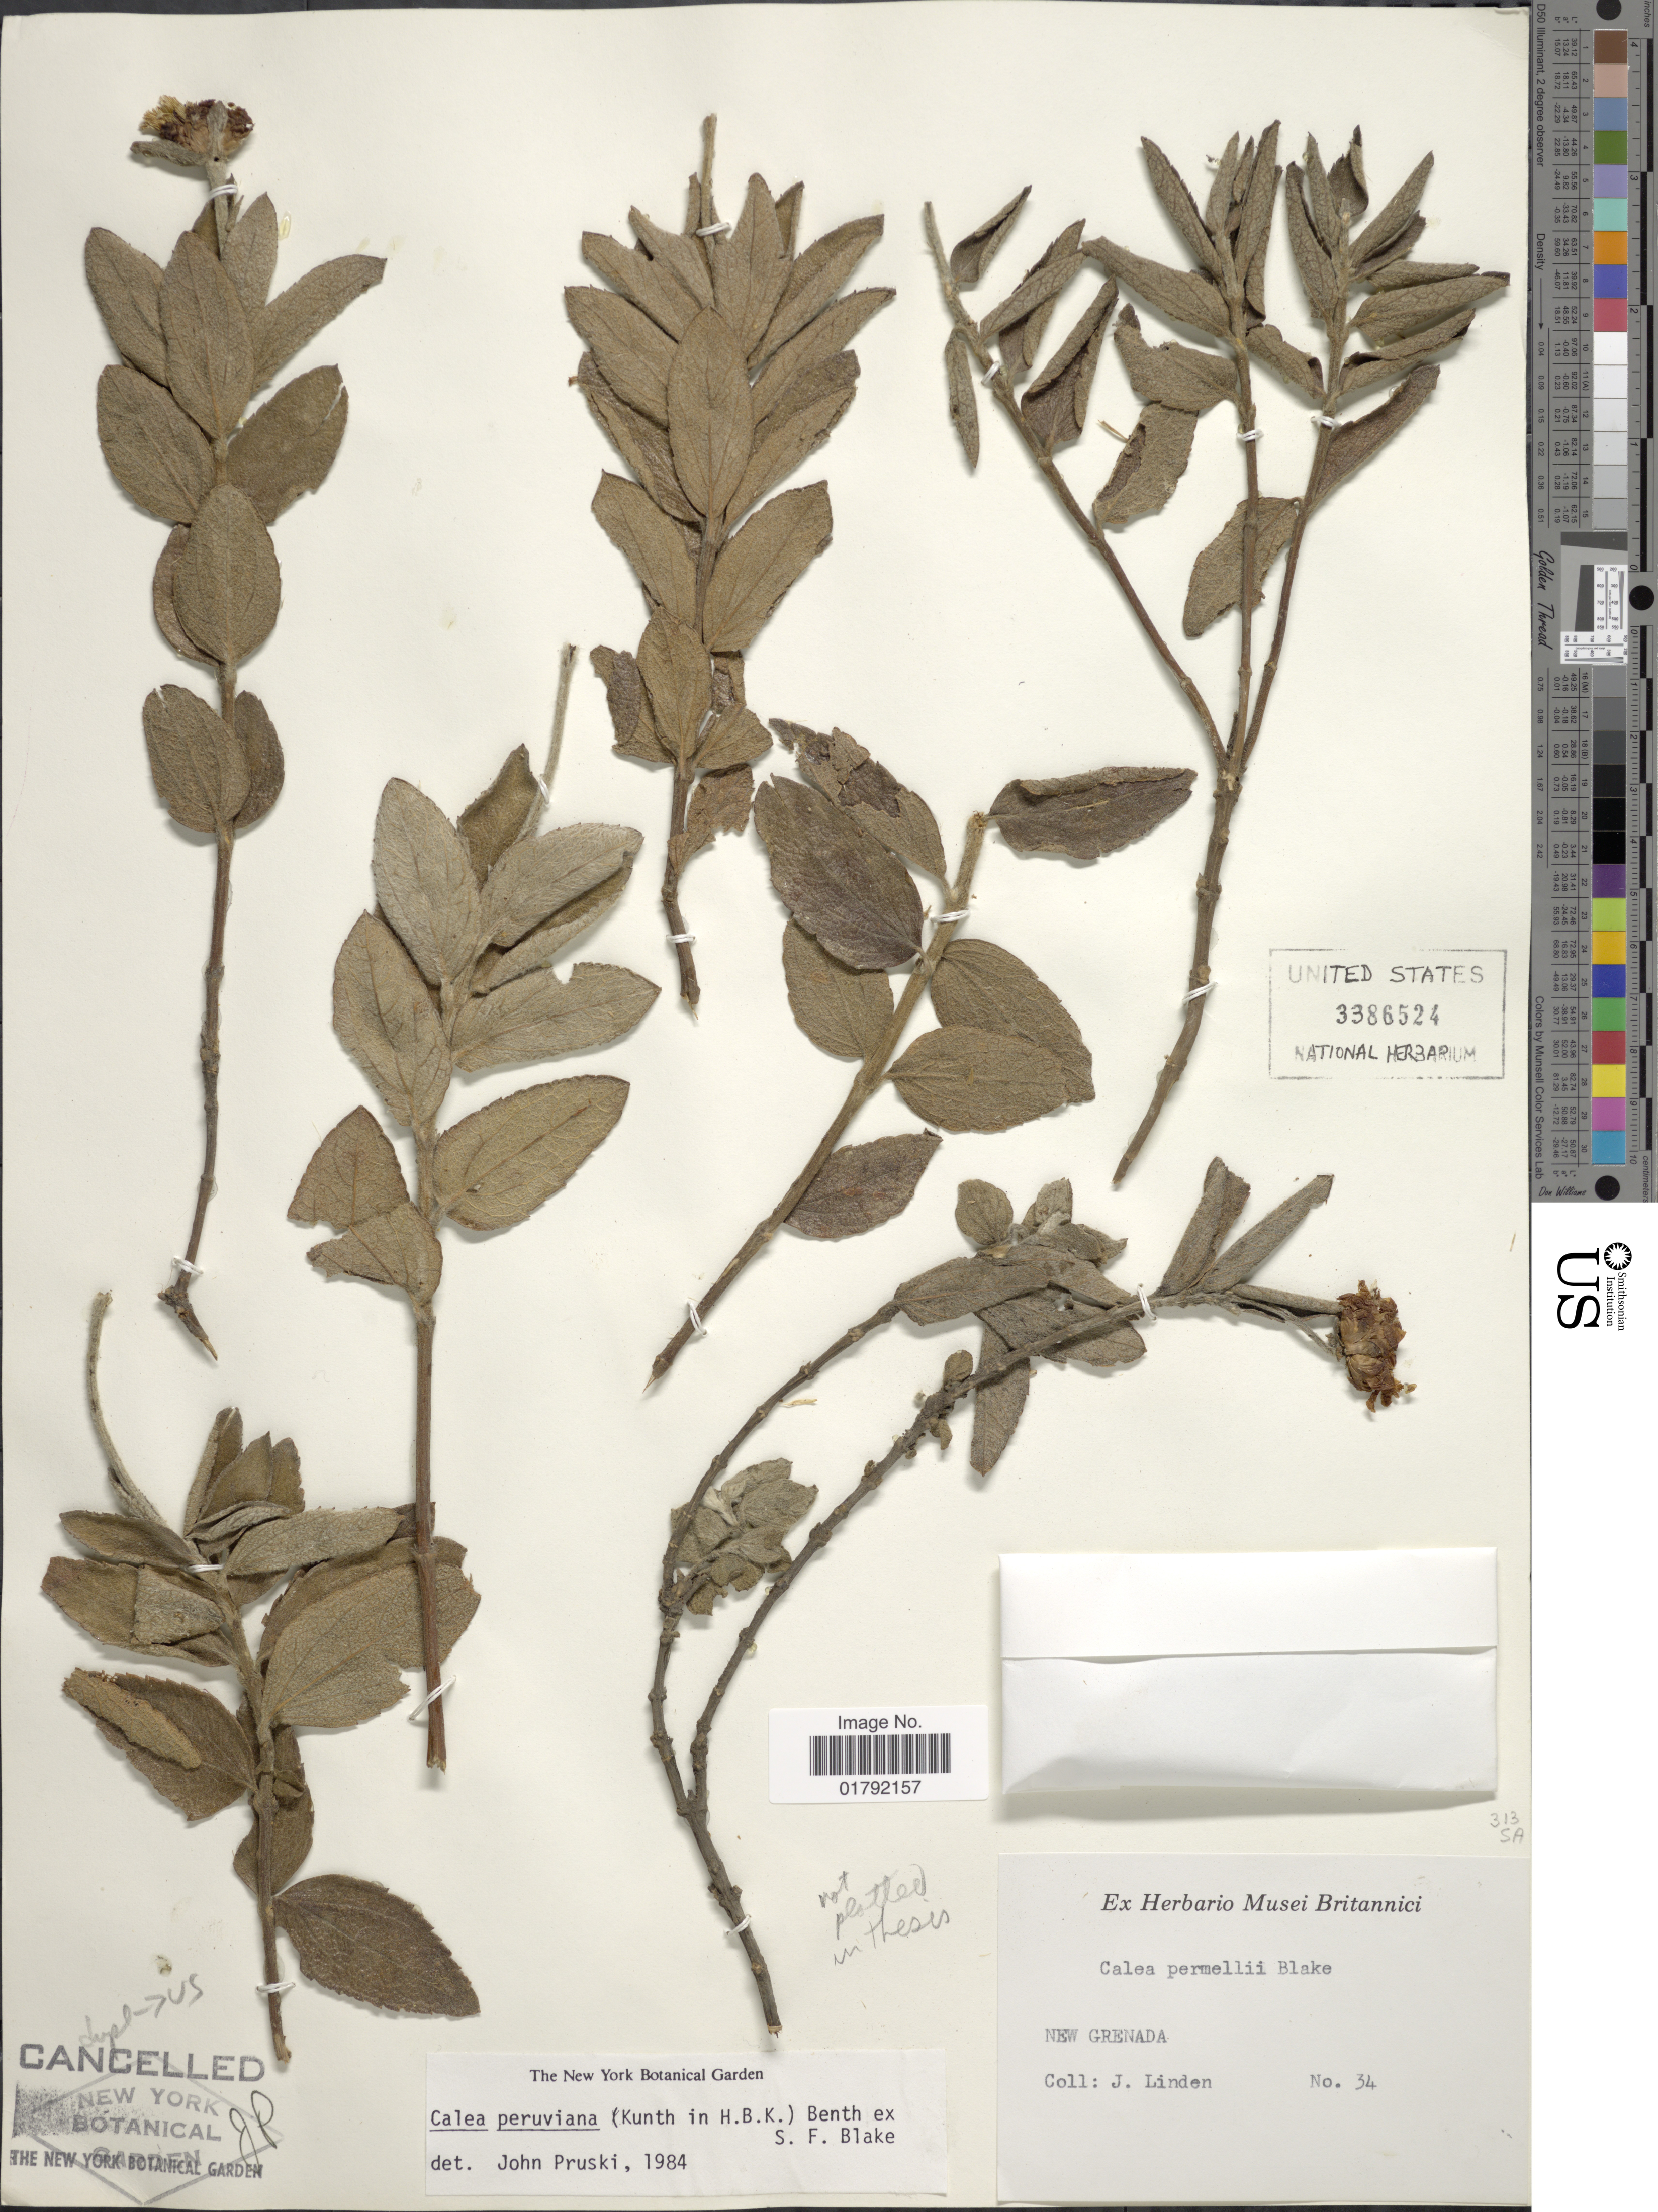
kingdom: Plantae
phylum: Tracheophyta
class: Magnoliopsida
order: Asterales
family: Asteraceae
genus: Calea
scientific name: Calea peruviana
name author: (Kunth) Benth.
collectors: J. Linden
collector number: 34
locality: New Grenada.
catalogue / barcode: US 3386524